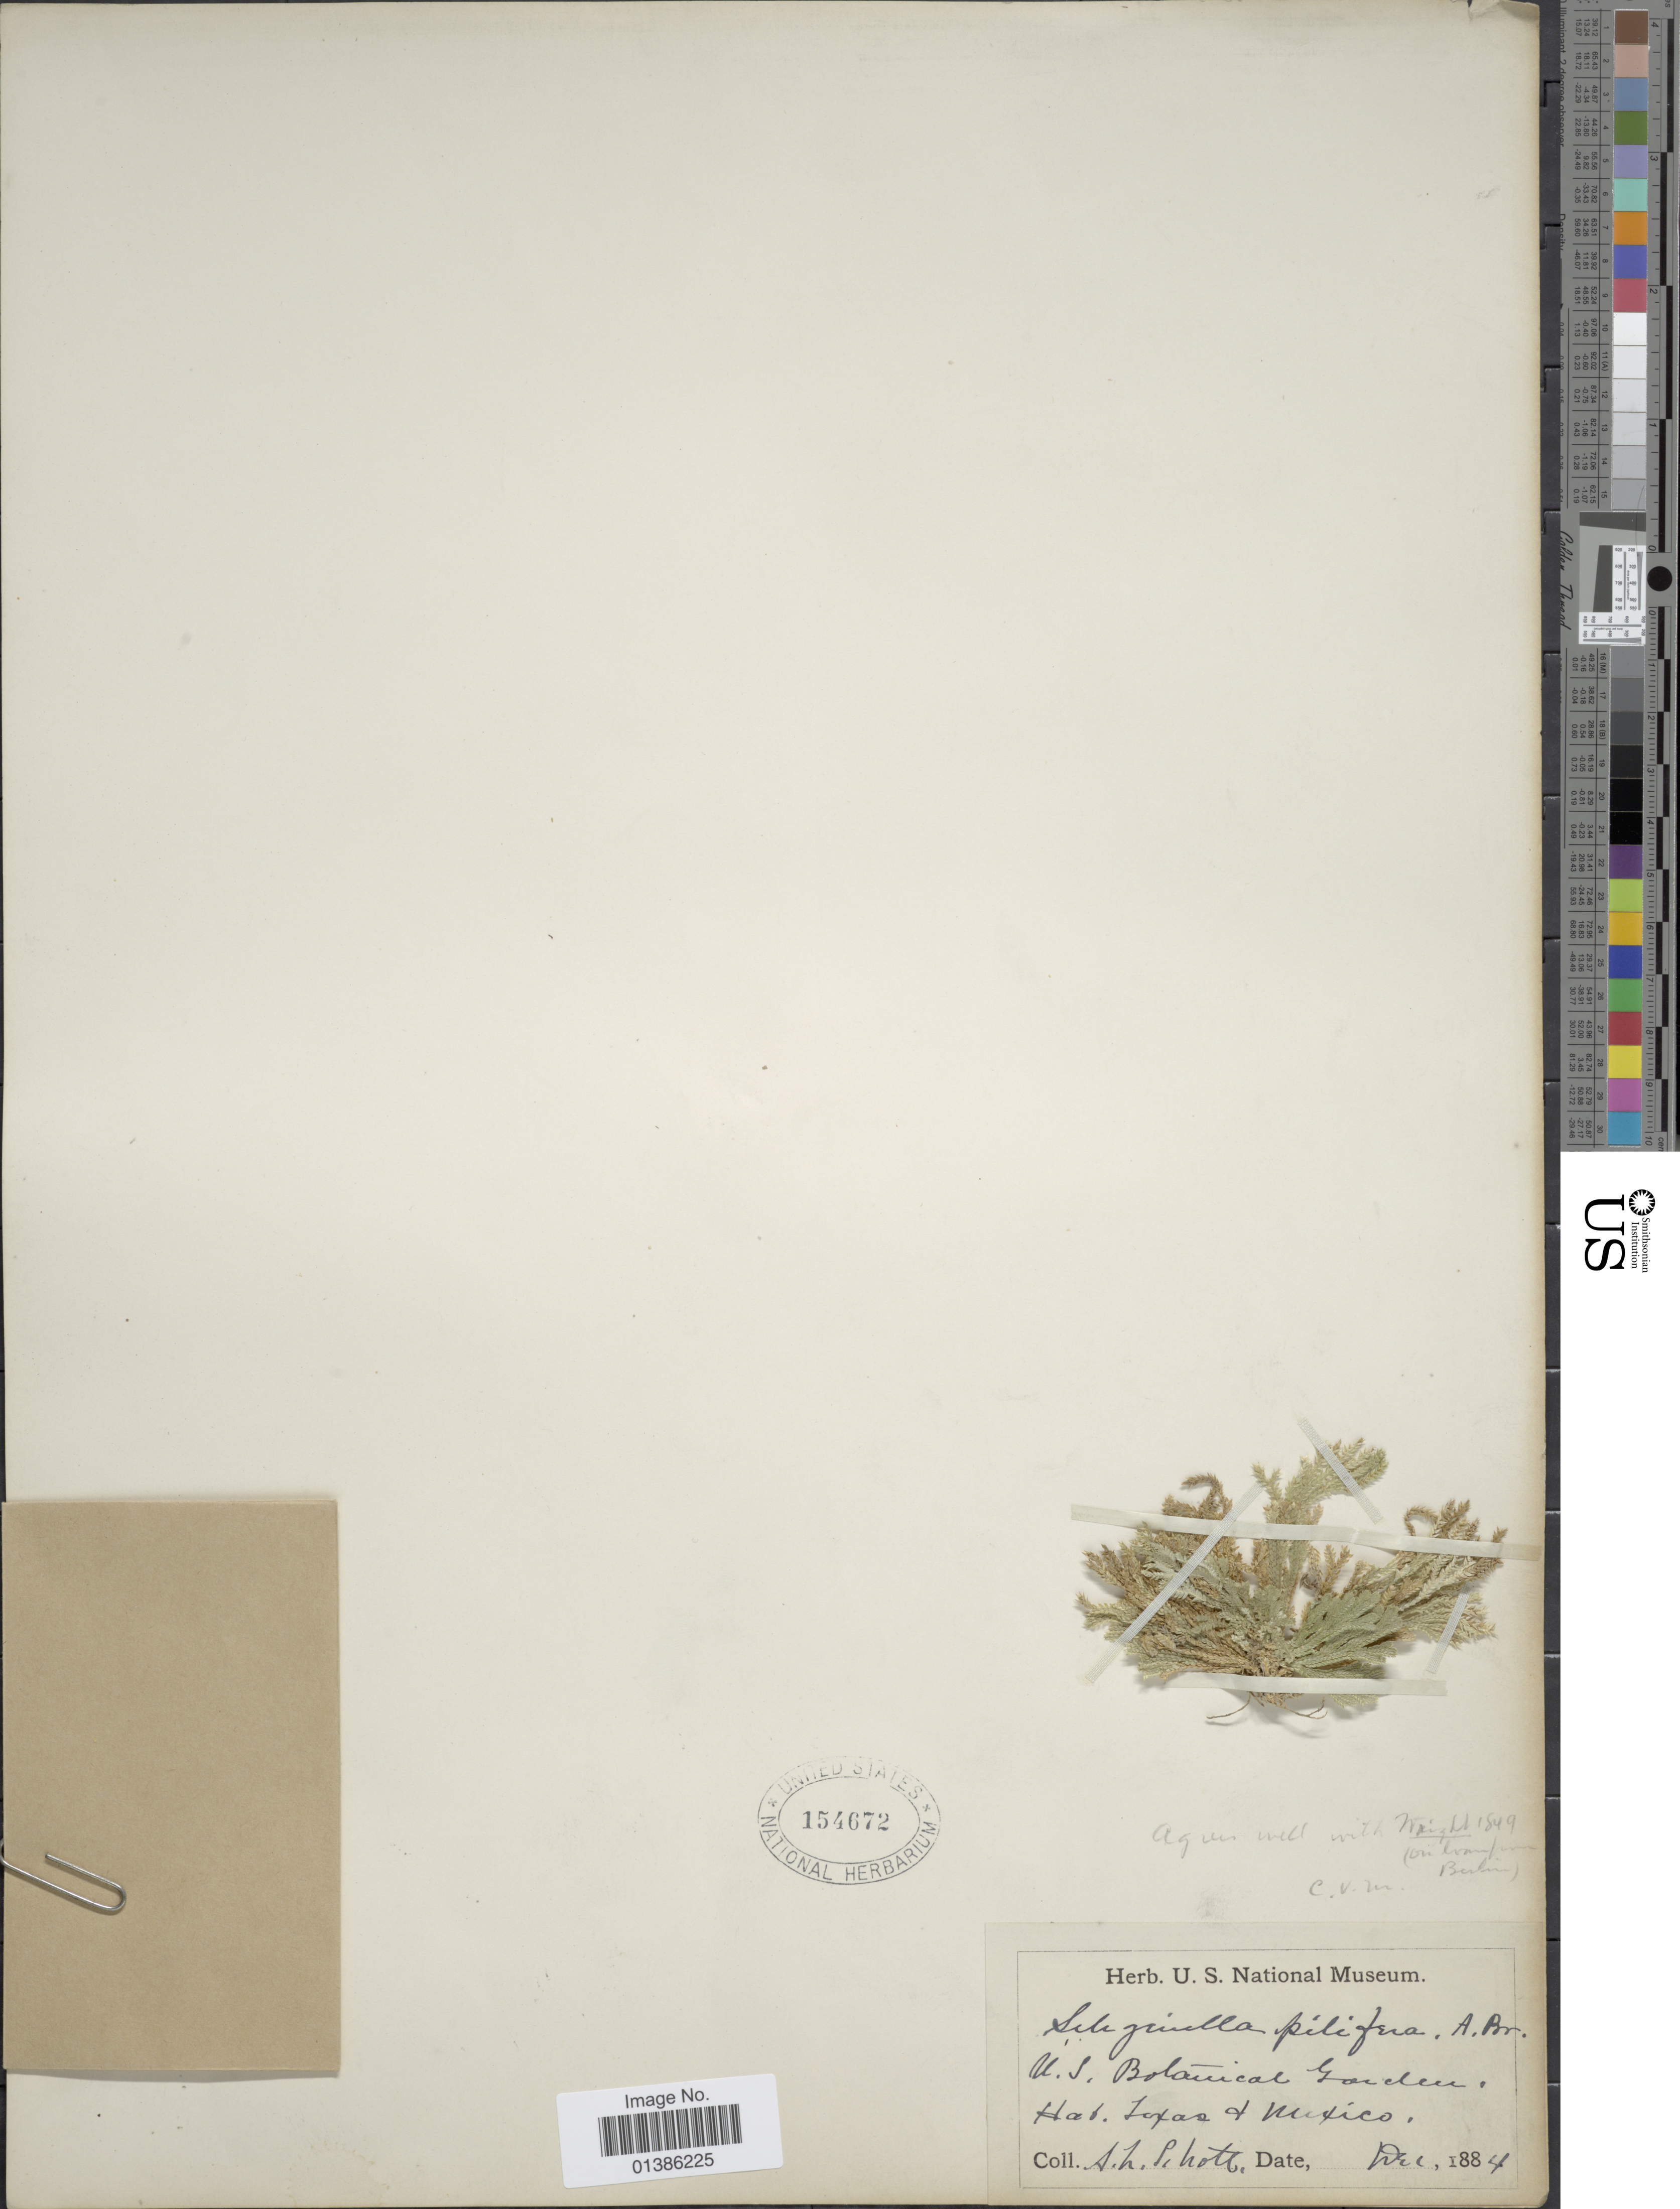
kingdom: Plantae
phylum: Tracheophyta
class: Lycopodiopsida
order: Selaginellales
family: Selaginellaceae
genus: Selaginella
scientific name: Selaginella pilifera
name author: A. Braun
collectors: A. L. Schott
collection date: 1884-12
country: United States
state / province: District of Columbia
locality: U.S. Botanical Garden.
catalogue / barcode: US 154672